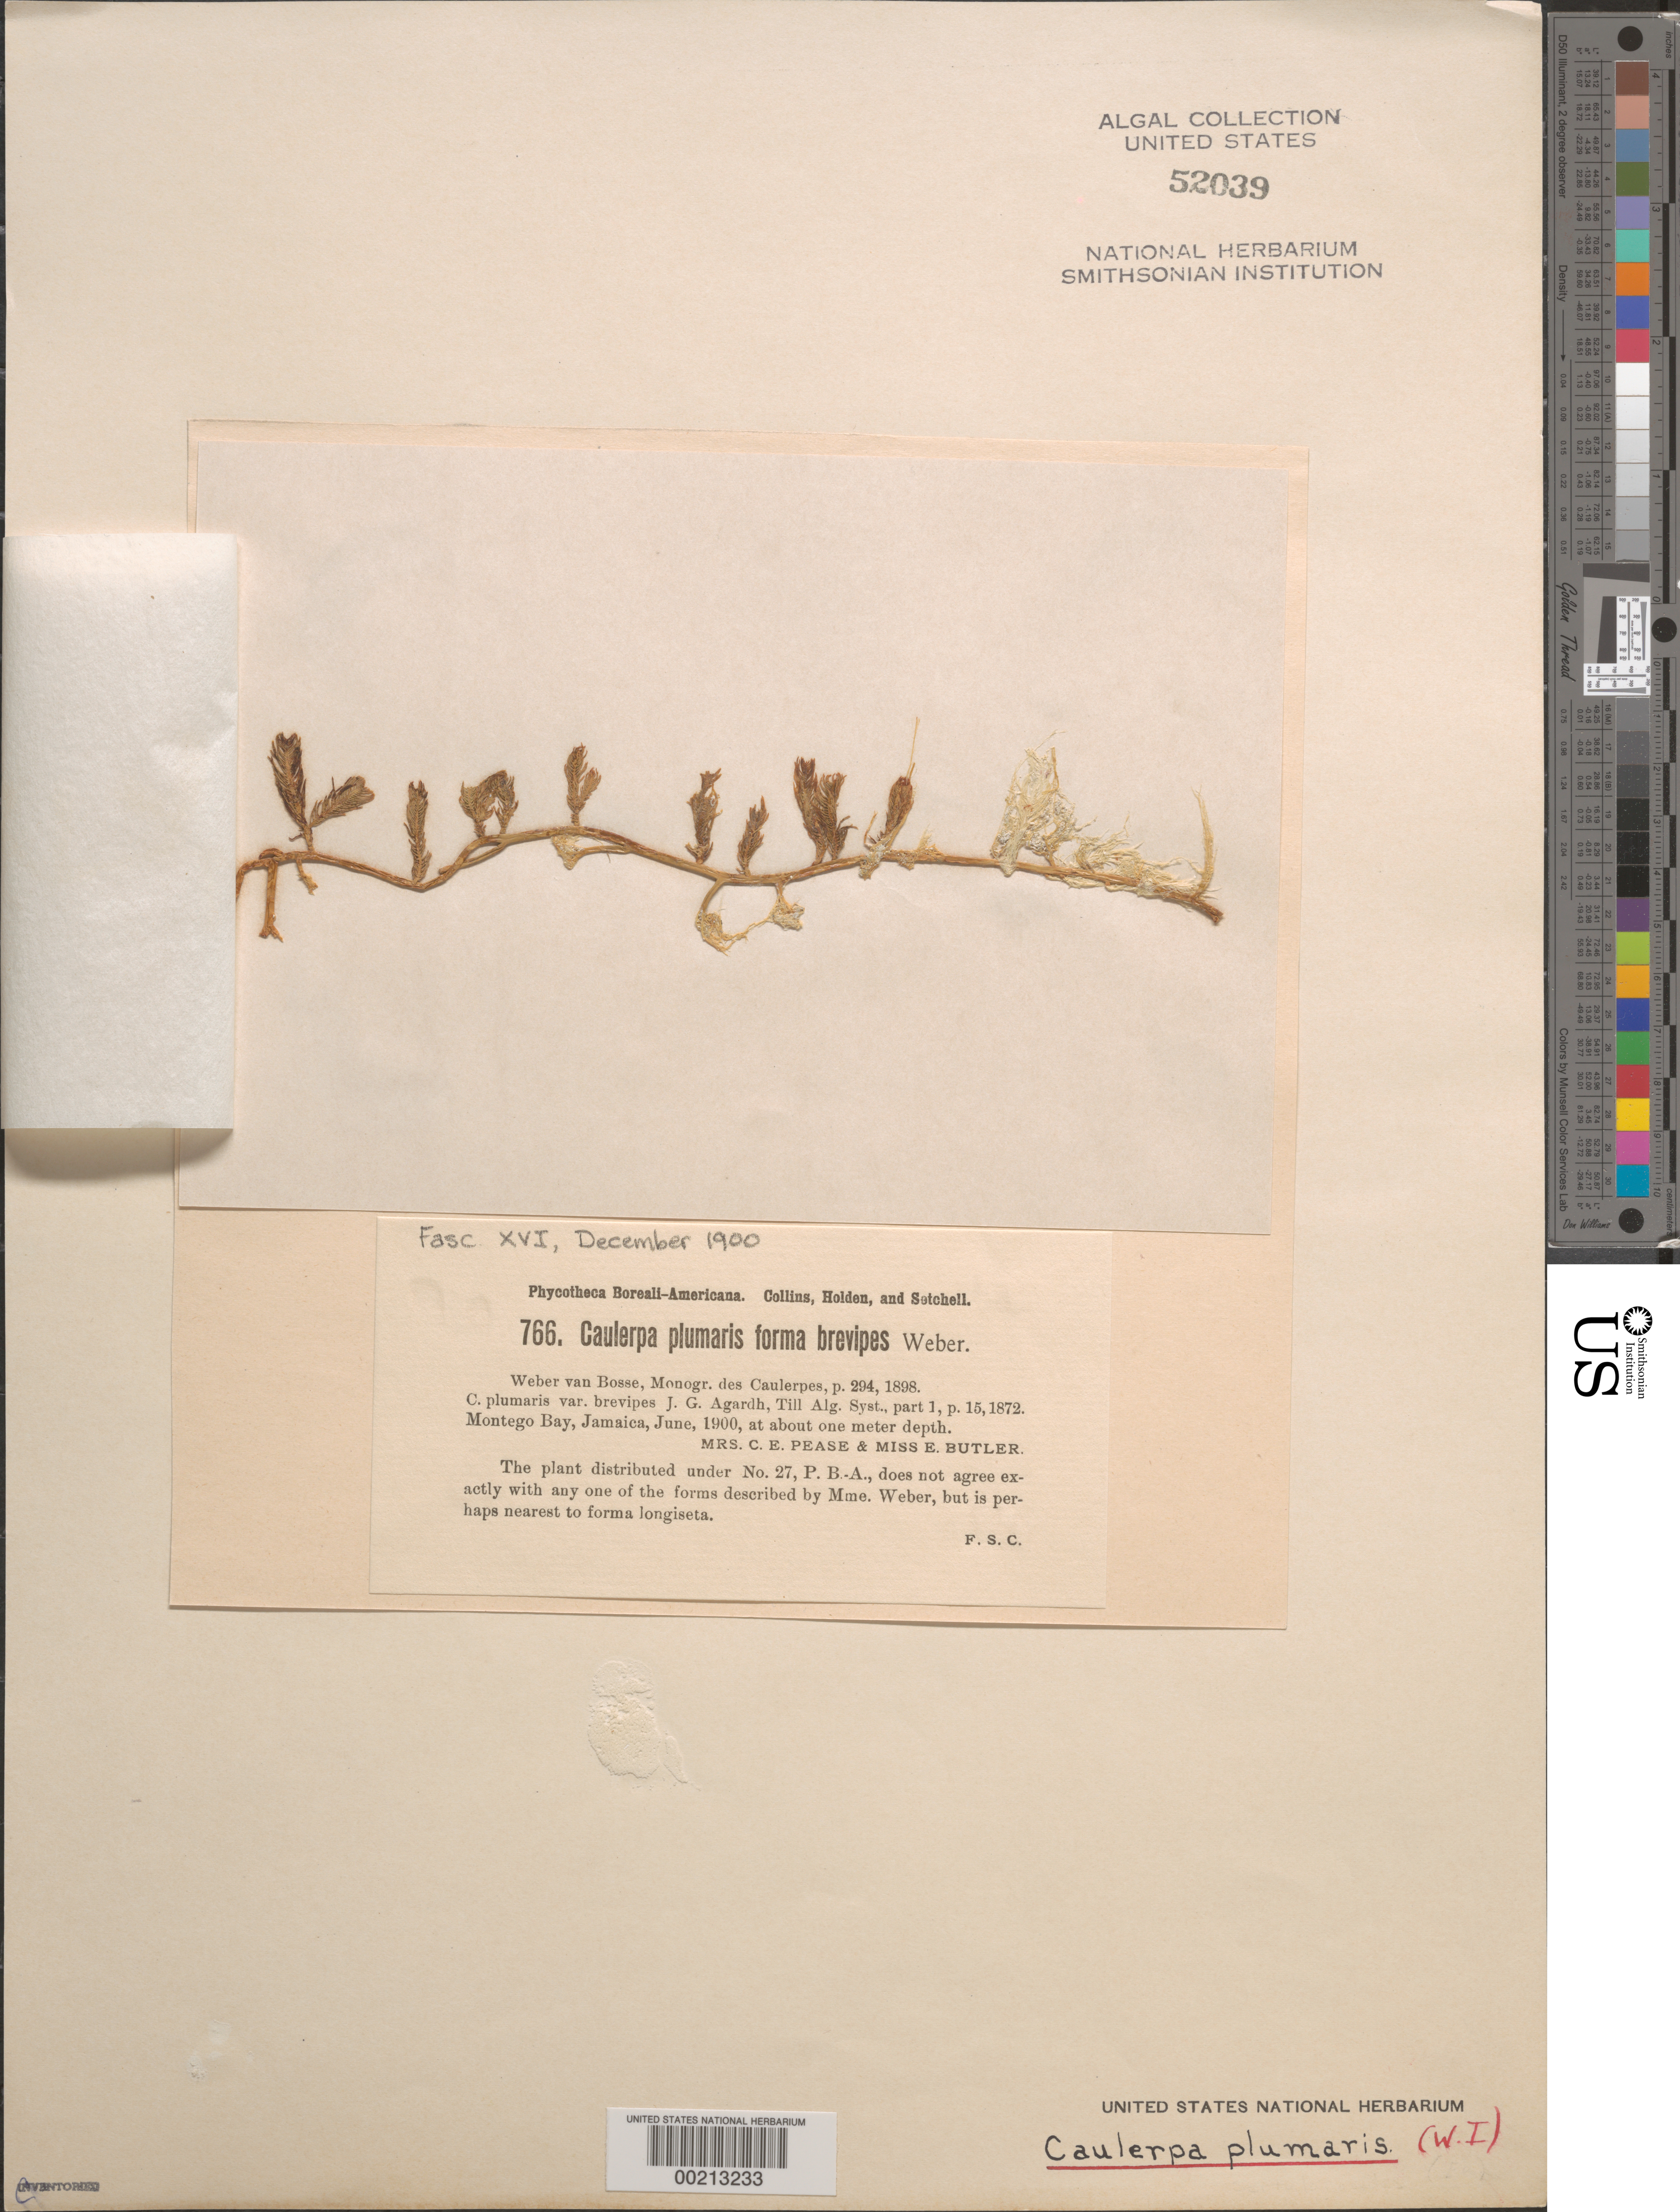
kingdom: Plantae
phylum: Chlorophyta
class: Ulvophyceae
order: Bryopsidales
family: Caulerpaceae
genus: Caulerpa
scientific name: Caulerpa sertularioides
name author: (S.G. Gmel.) M. Howe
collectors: C. Pease & E. Butler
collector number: PB-A 766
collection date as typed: Jun 1900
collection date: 1900-06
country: Jamaica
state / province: Saint James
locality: Montego Bay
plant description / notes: Collins, Holden & Setchell, Phycotheca Boreali-Americana, Fasc. XVI, 1900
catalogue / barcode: US 52039